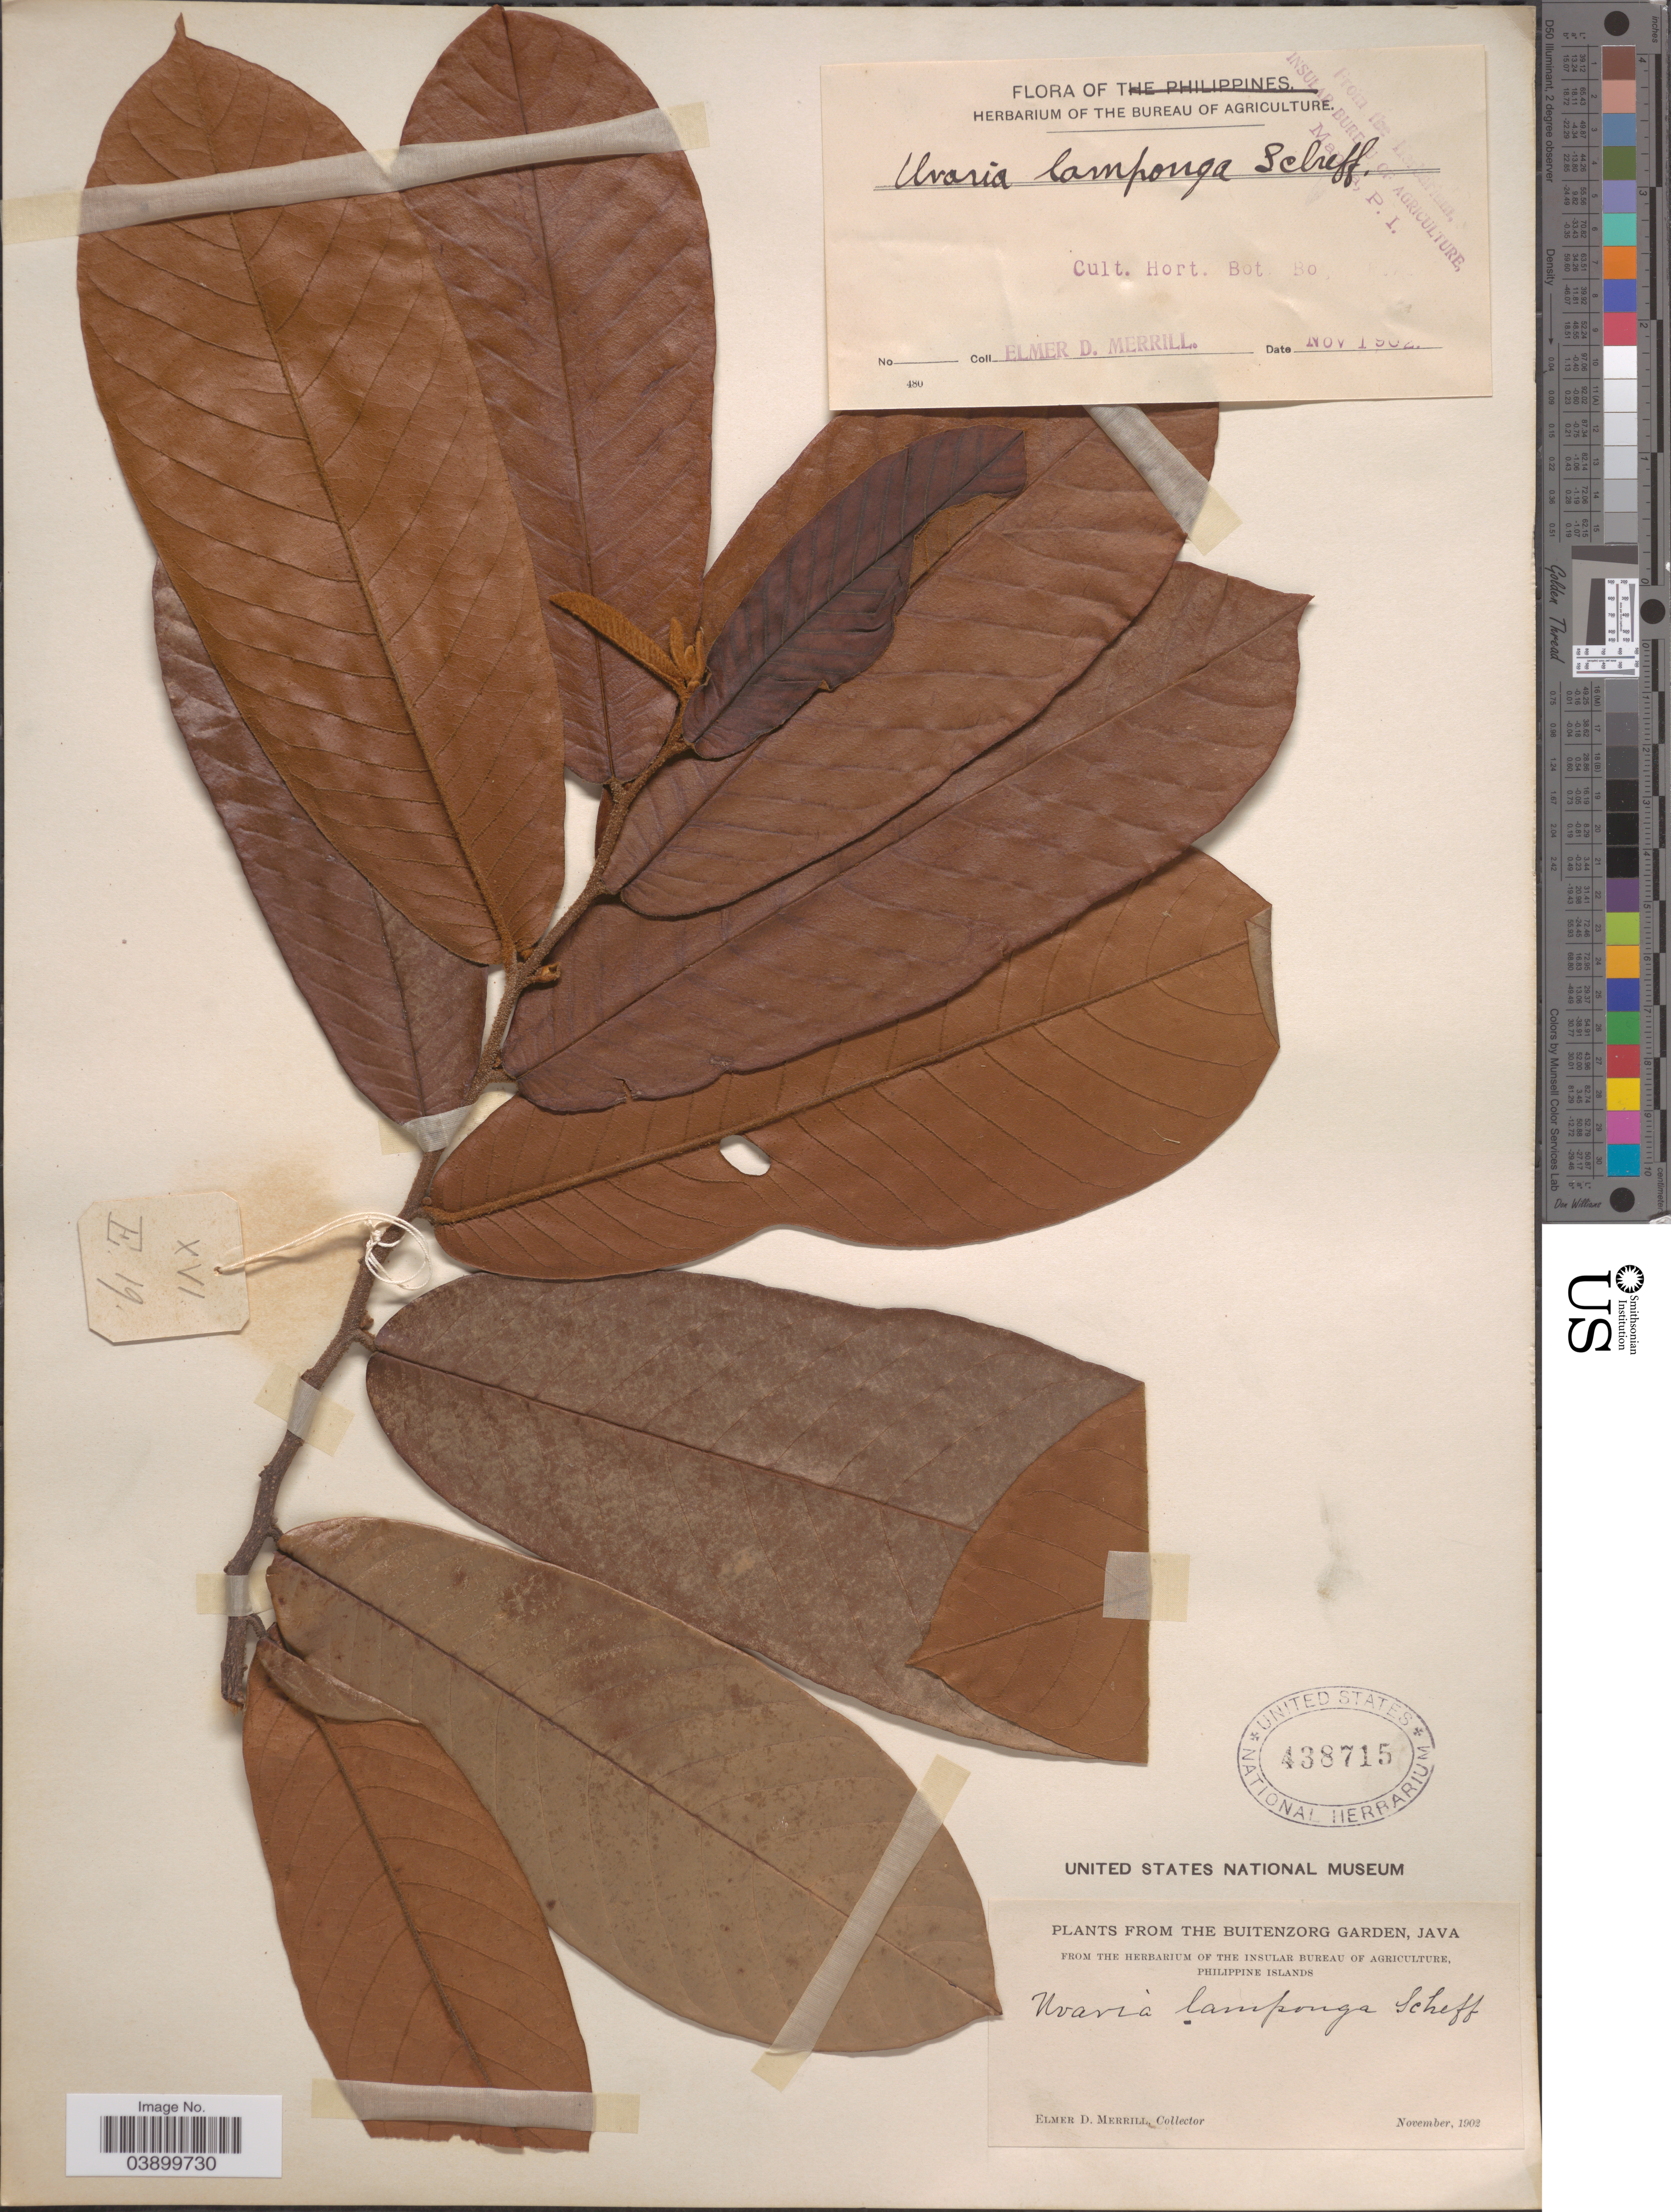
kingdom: Plantae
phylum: Tracheophyta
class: Magnoliopsida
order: Magnoliales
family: Annonaceae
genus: Uvaria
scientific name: Uvaria lamponga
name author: Scheff.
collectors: E. D. Merrill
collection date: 1902-11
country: Indonesia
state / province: Java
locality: Cult. Hort. Bot. Bo [illegible text]. The Buitenzorg Garden.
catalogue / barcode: US 438715